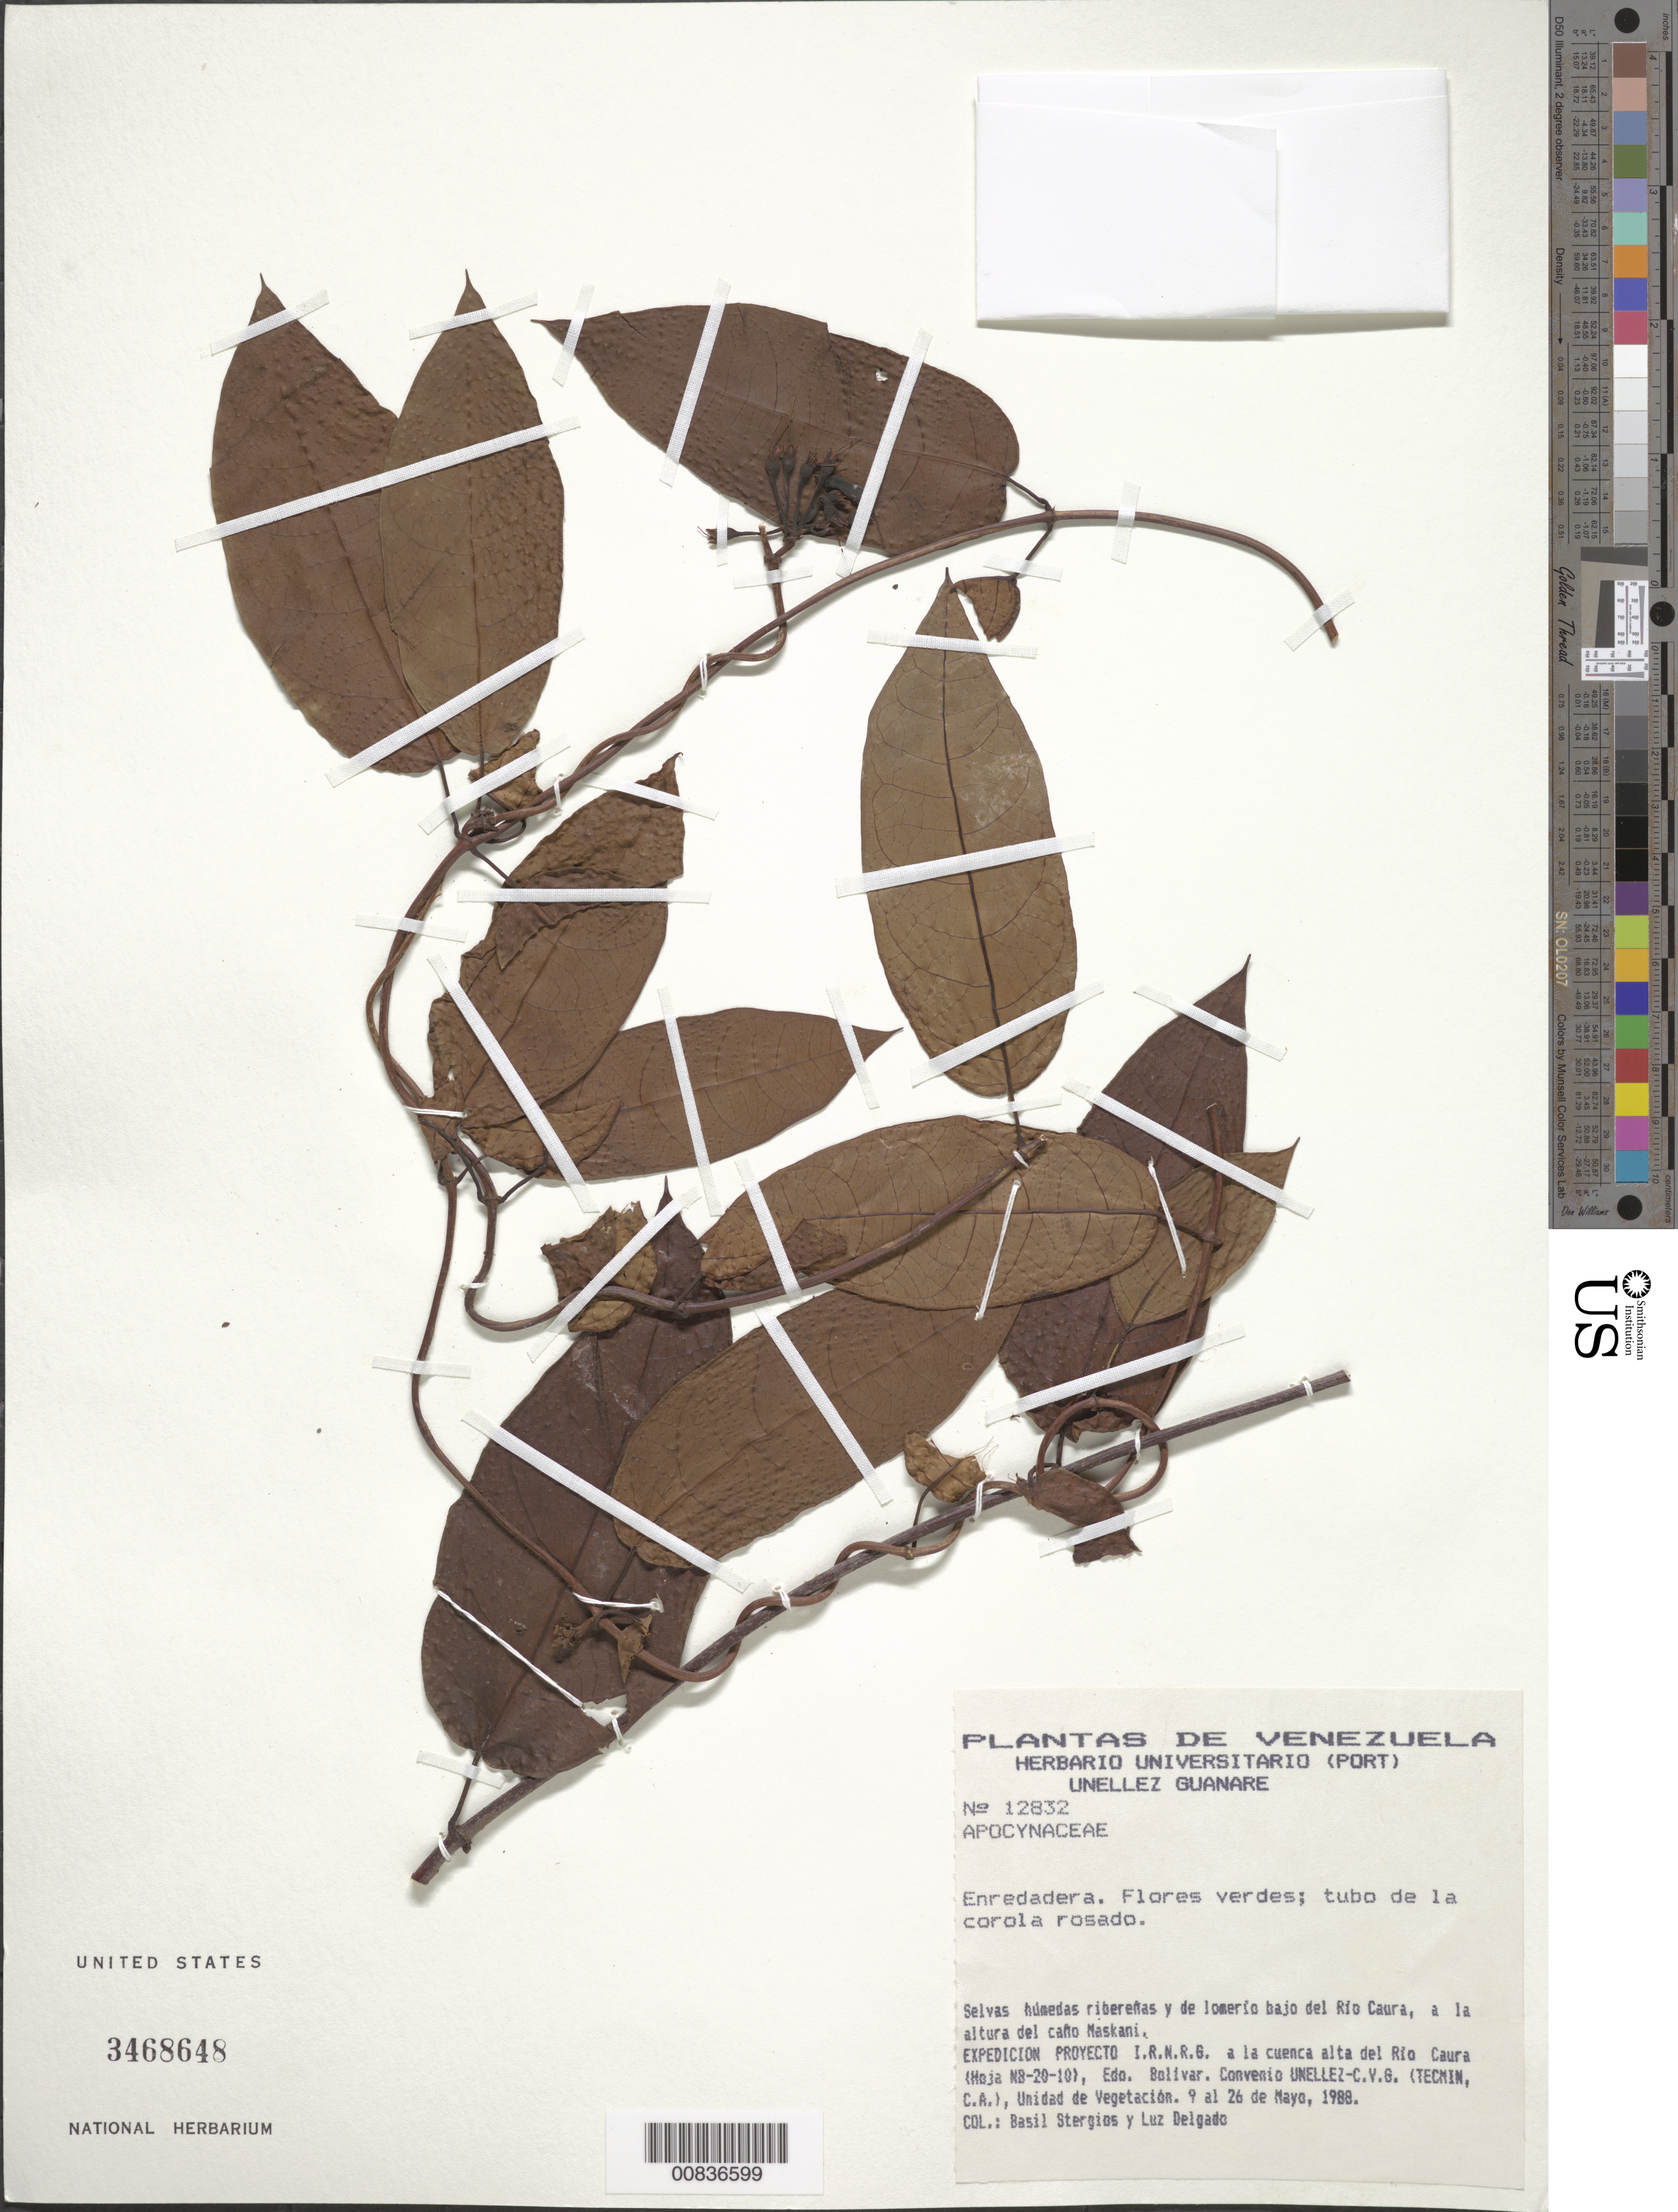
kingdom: Plantae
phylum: Tracheophyta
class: Magnoliopsida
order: Gentianales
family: Apocynaceae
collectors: B. G. Stergios & L. Delgado V.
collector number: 12832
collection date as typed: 9-May-88 to 26-May-88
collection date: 1988-05-09/1988-05-26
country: Venezuela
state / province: Bolívar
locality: Río Caura, Caño Maskani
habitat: Selvas húmedas riberenas y de lomerio bajo del río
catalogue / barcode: US 3468648